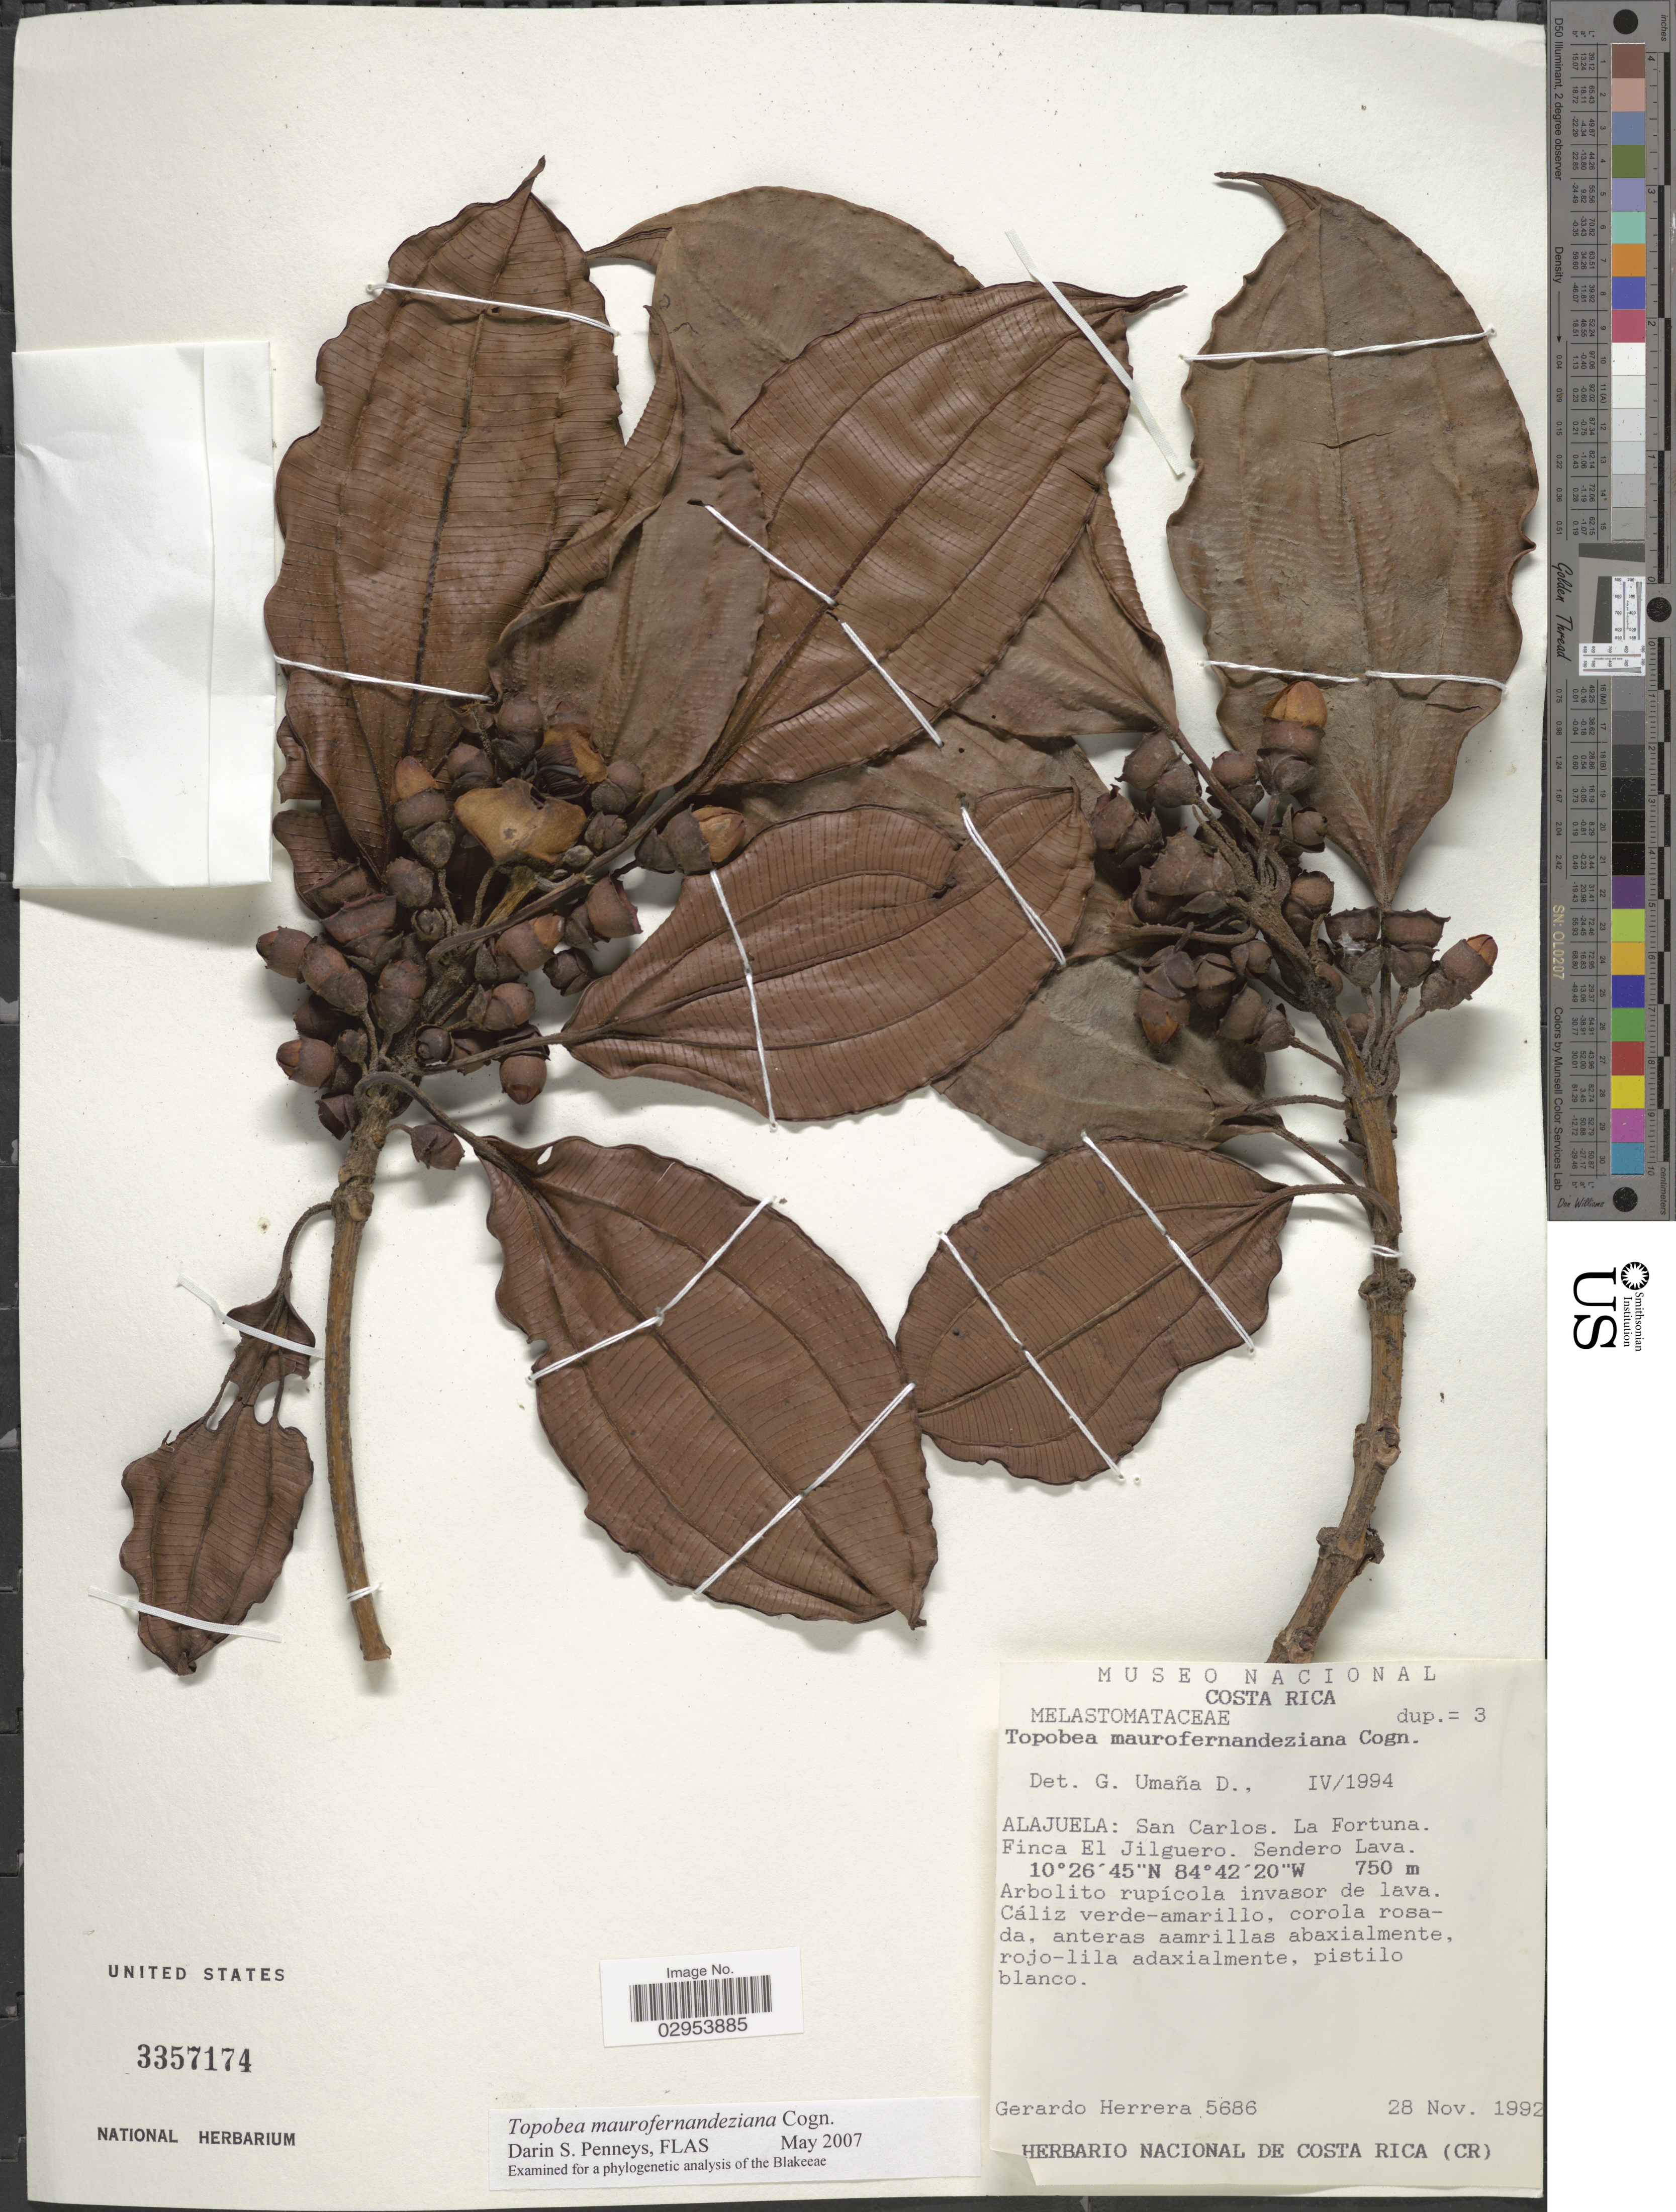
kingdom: Plantae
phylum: Tracheophyta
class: Magnoliopsida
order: Myrtales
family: Melastomataceae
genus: Topobea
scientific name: Topobea maurofernandeziana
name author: Cogn.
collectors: G. Herrera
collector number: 5686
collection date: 1992-11-28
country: Costa Rica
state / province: Alajuela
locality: San Carlos. La Fortuna. Finca El Jilguero. Sendero Lava.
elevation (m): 750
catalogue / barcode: US 3357174